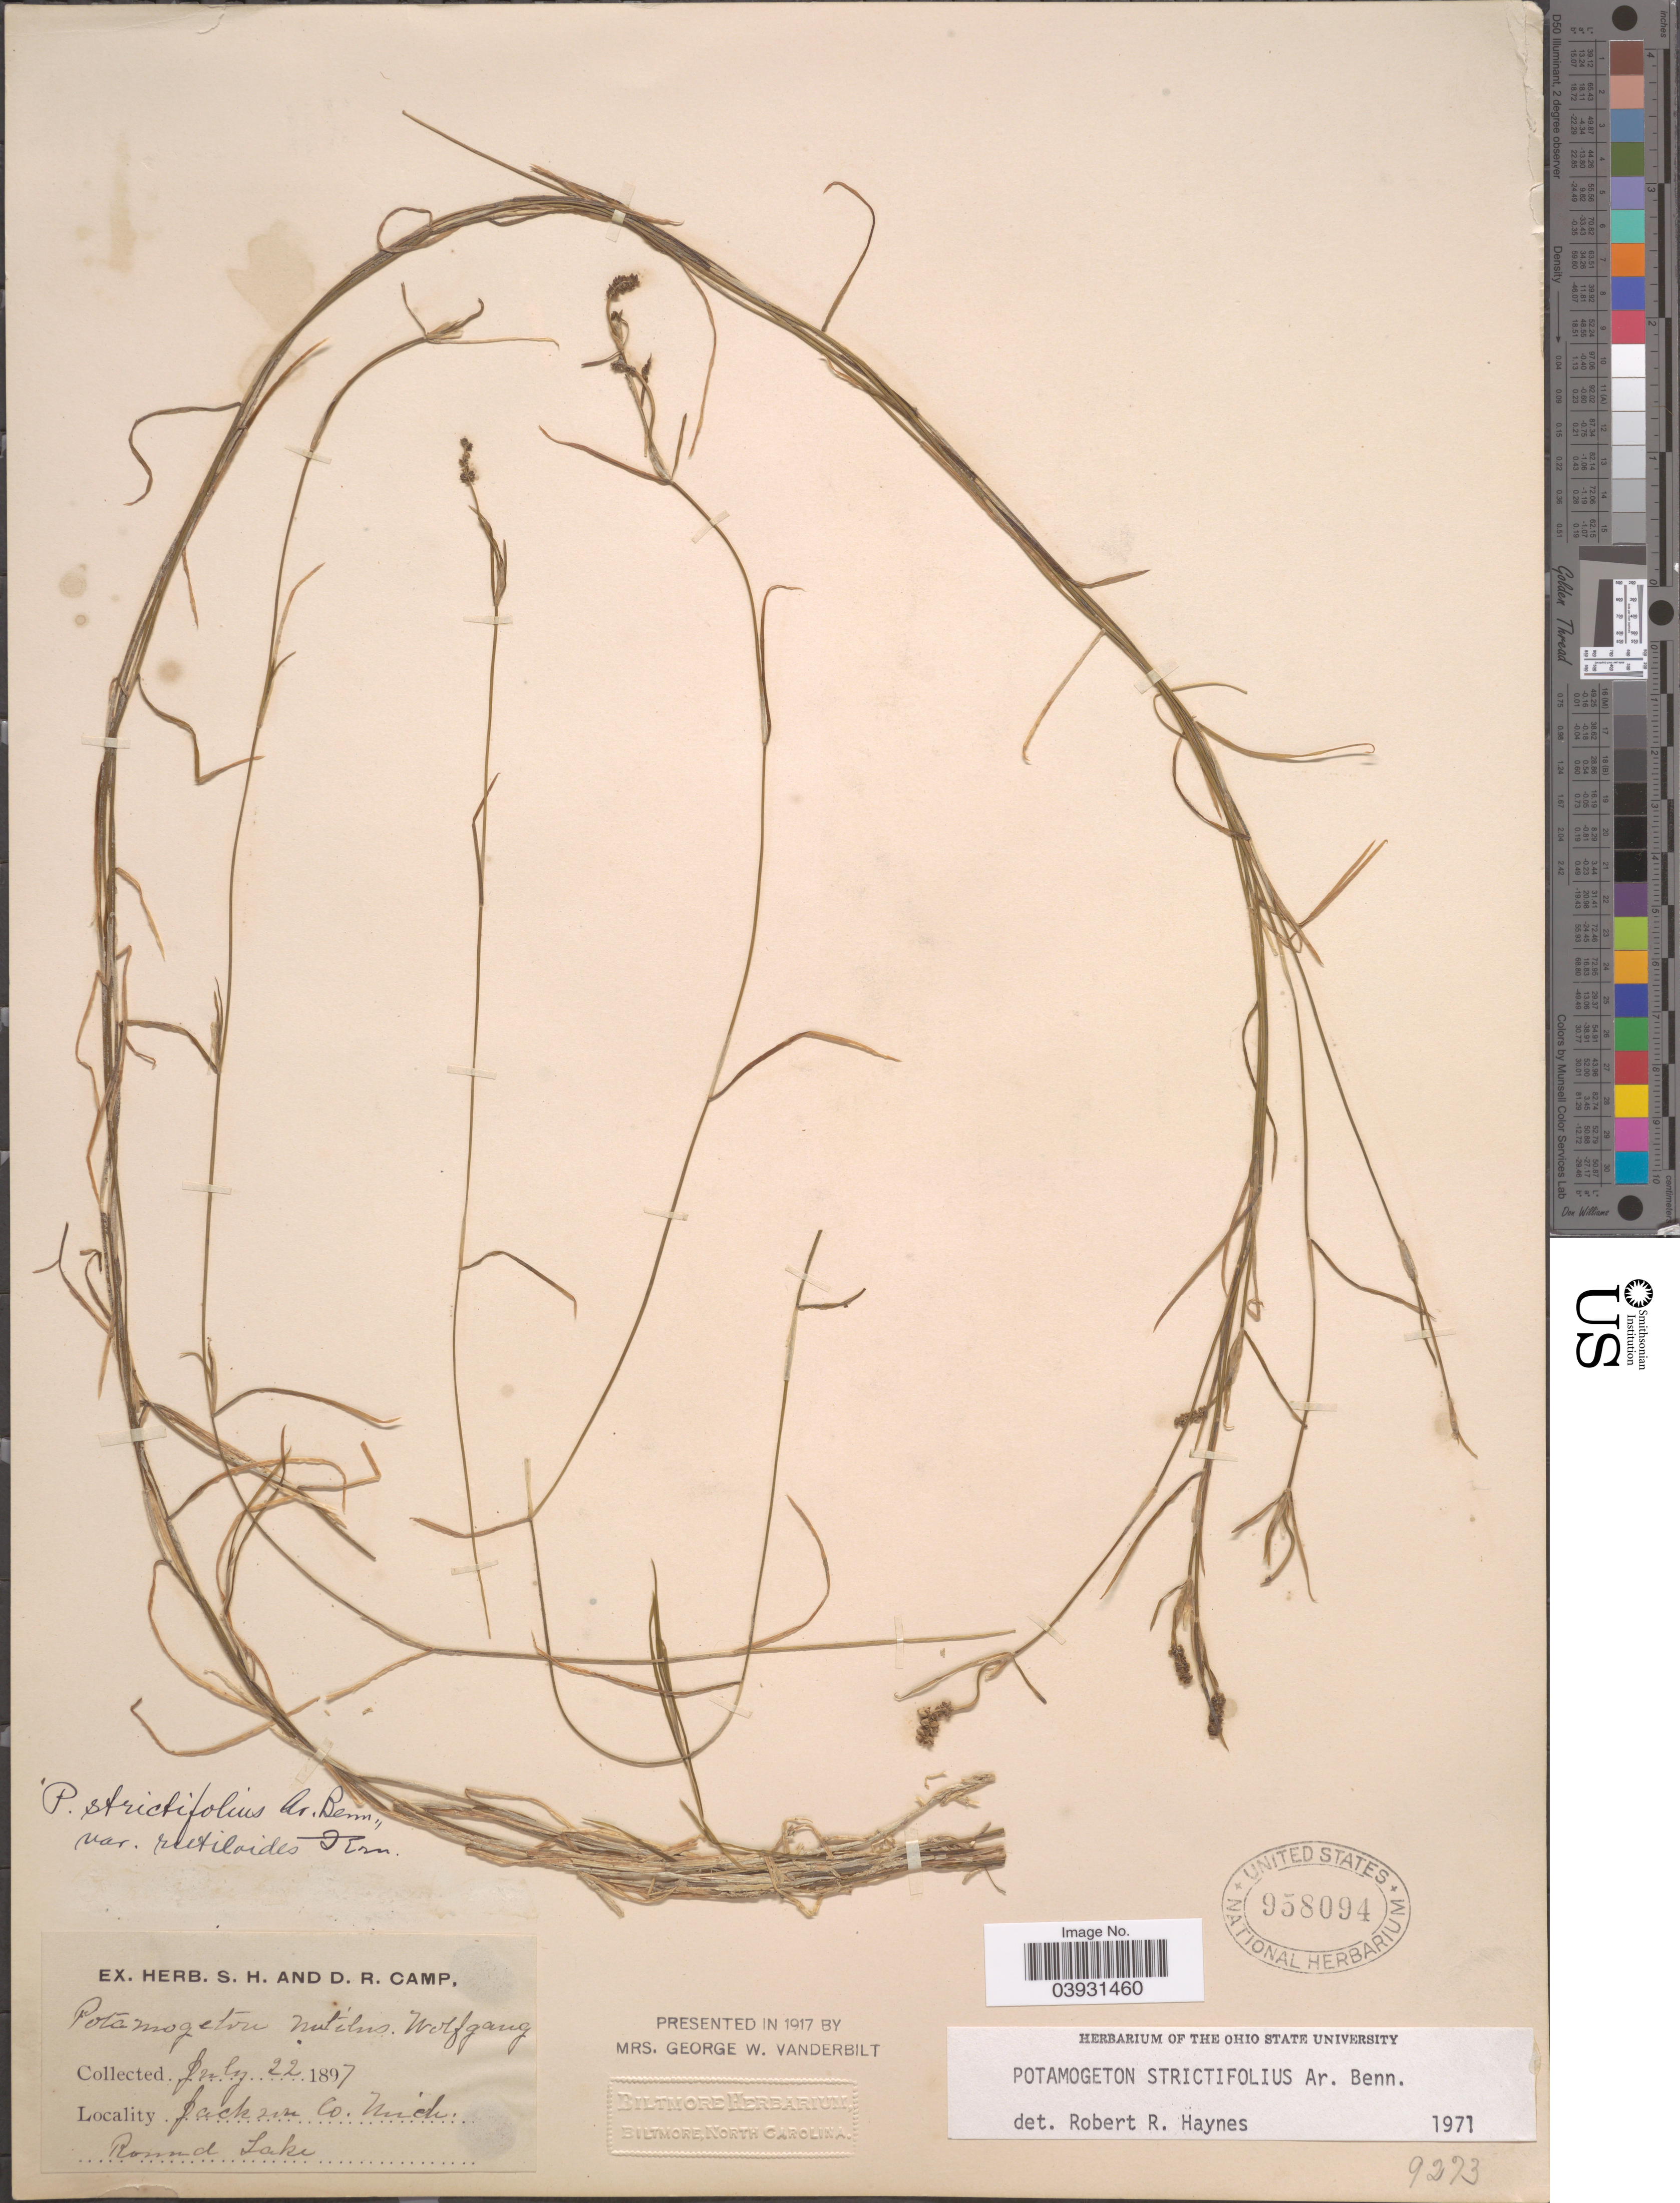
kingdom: Plantae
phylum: Tracheophyta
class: Liliopsida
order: Alismatales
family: Potamogetonaceae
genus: Potamogeton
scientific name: Potamogeton strictifolius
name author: A. Benn.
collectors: ex herb. S. H and D. R. Camp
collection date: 1897-07-22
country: United States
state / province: Michigan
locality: Jackson Co. Round Lake.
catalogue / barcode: US 958094